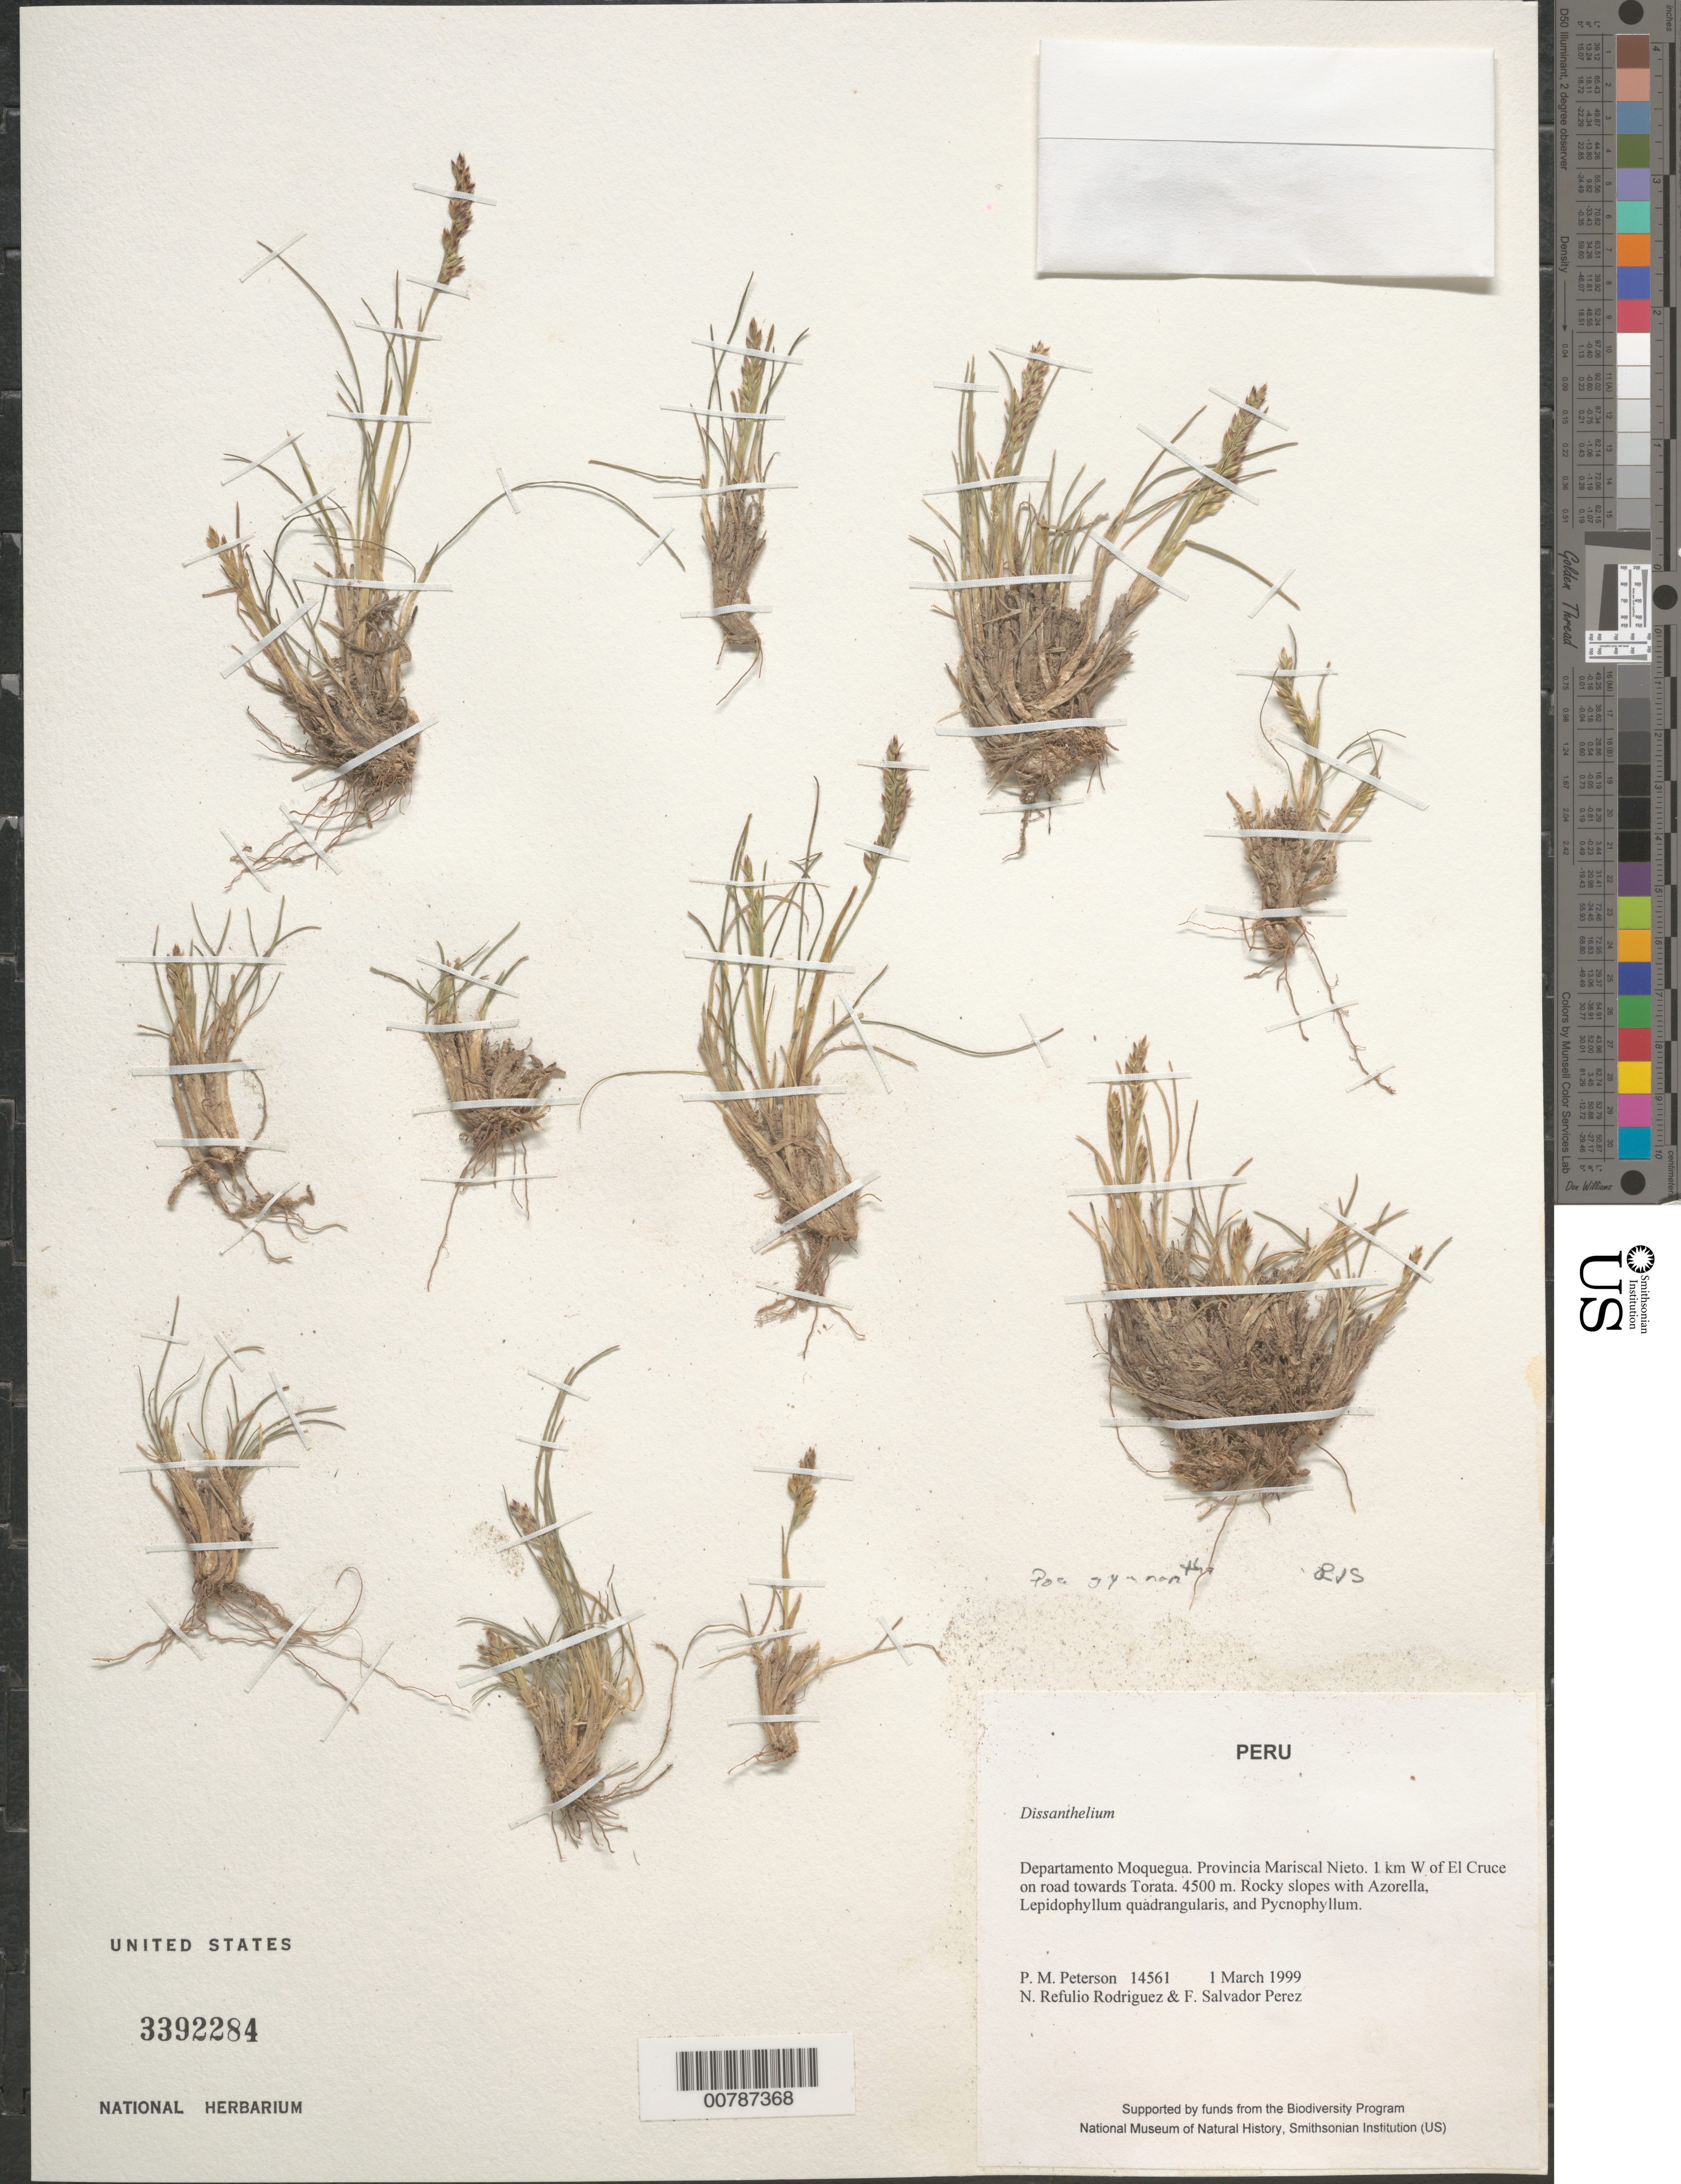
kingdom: Plantae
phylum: Tracheophyta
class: Liliopsida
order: Poales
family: Poaceae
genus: Poa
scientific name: Poa gymnantha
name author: Pilg.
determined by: Soreng, Robert J., Research Associate (BOT), Smithsonian Institution - National Museum of Natural History (UNITED STATES)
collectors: P. M. Peterson, N. Refulio-Rodríguez & F. Salvador Perez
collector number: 14561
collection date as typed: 01 Mar 1999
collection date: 1999-03-01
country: Peru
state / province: Moquegua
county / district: Mariscal Nieto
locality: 1 km W of El Cruce on road towards Torata.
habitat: Rocky slopes with Azorella, Lepidophyllum quadrangularis and Pycnophyllum.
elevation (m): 4500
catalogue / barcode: US 3392284